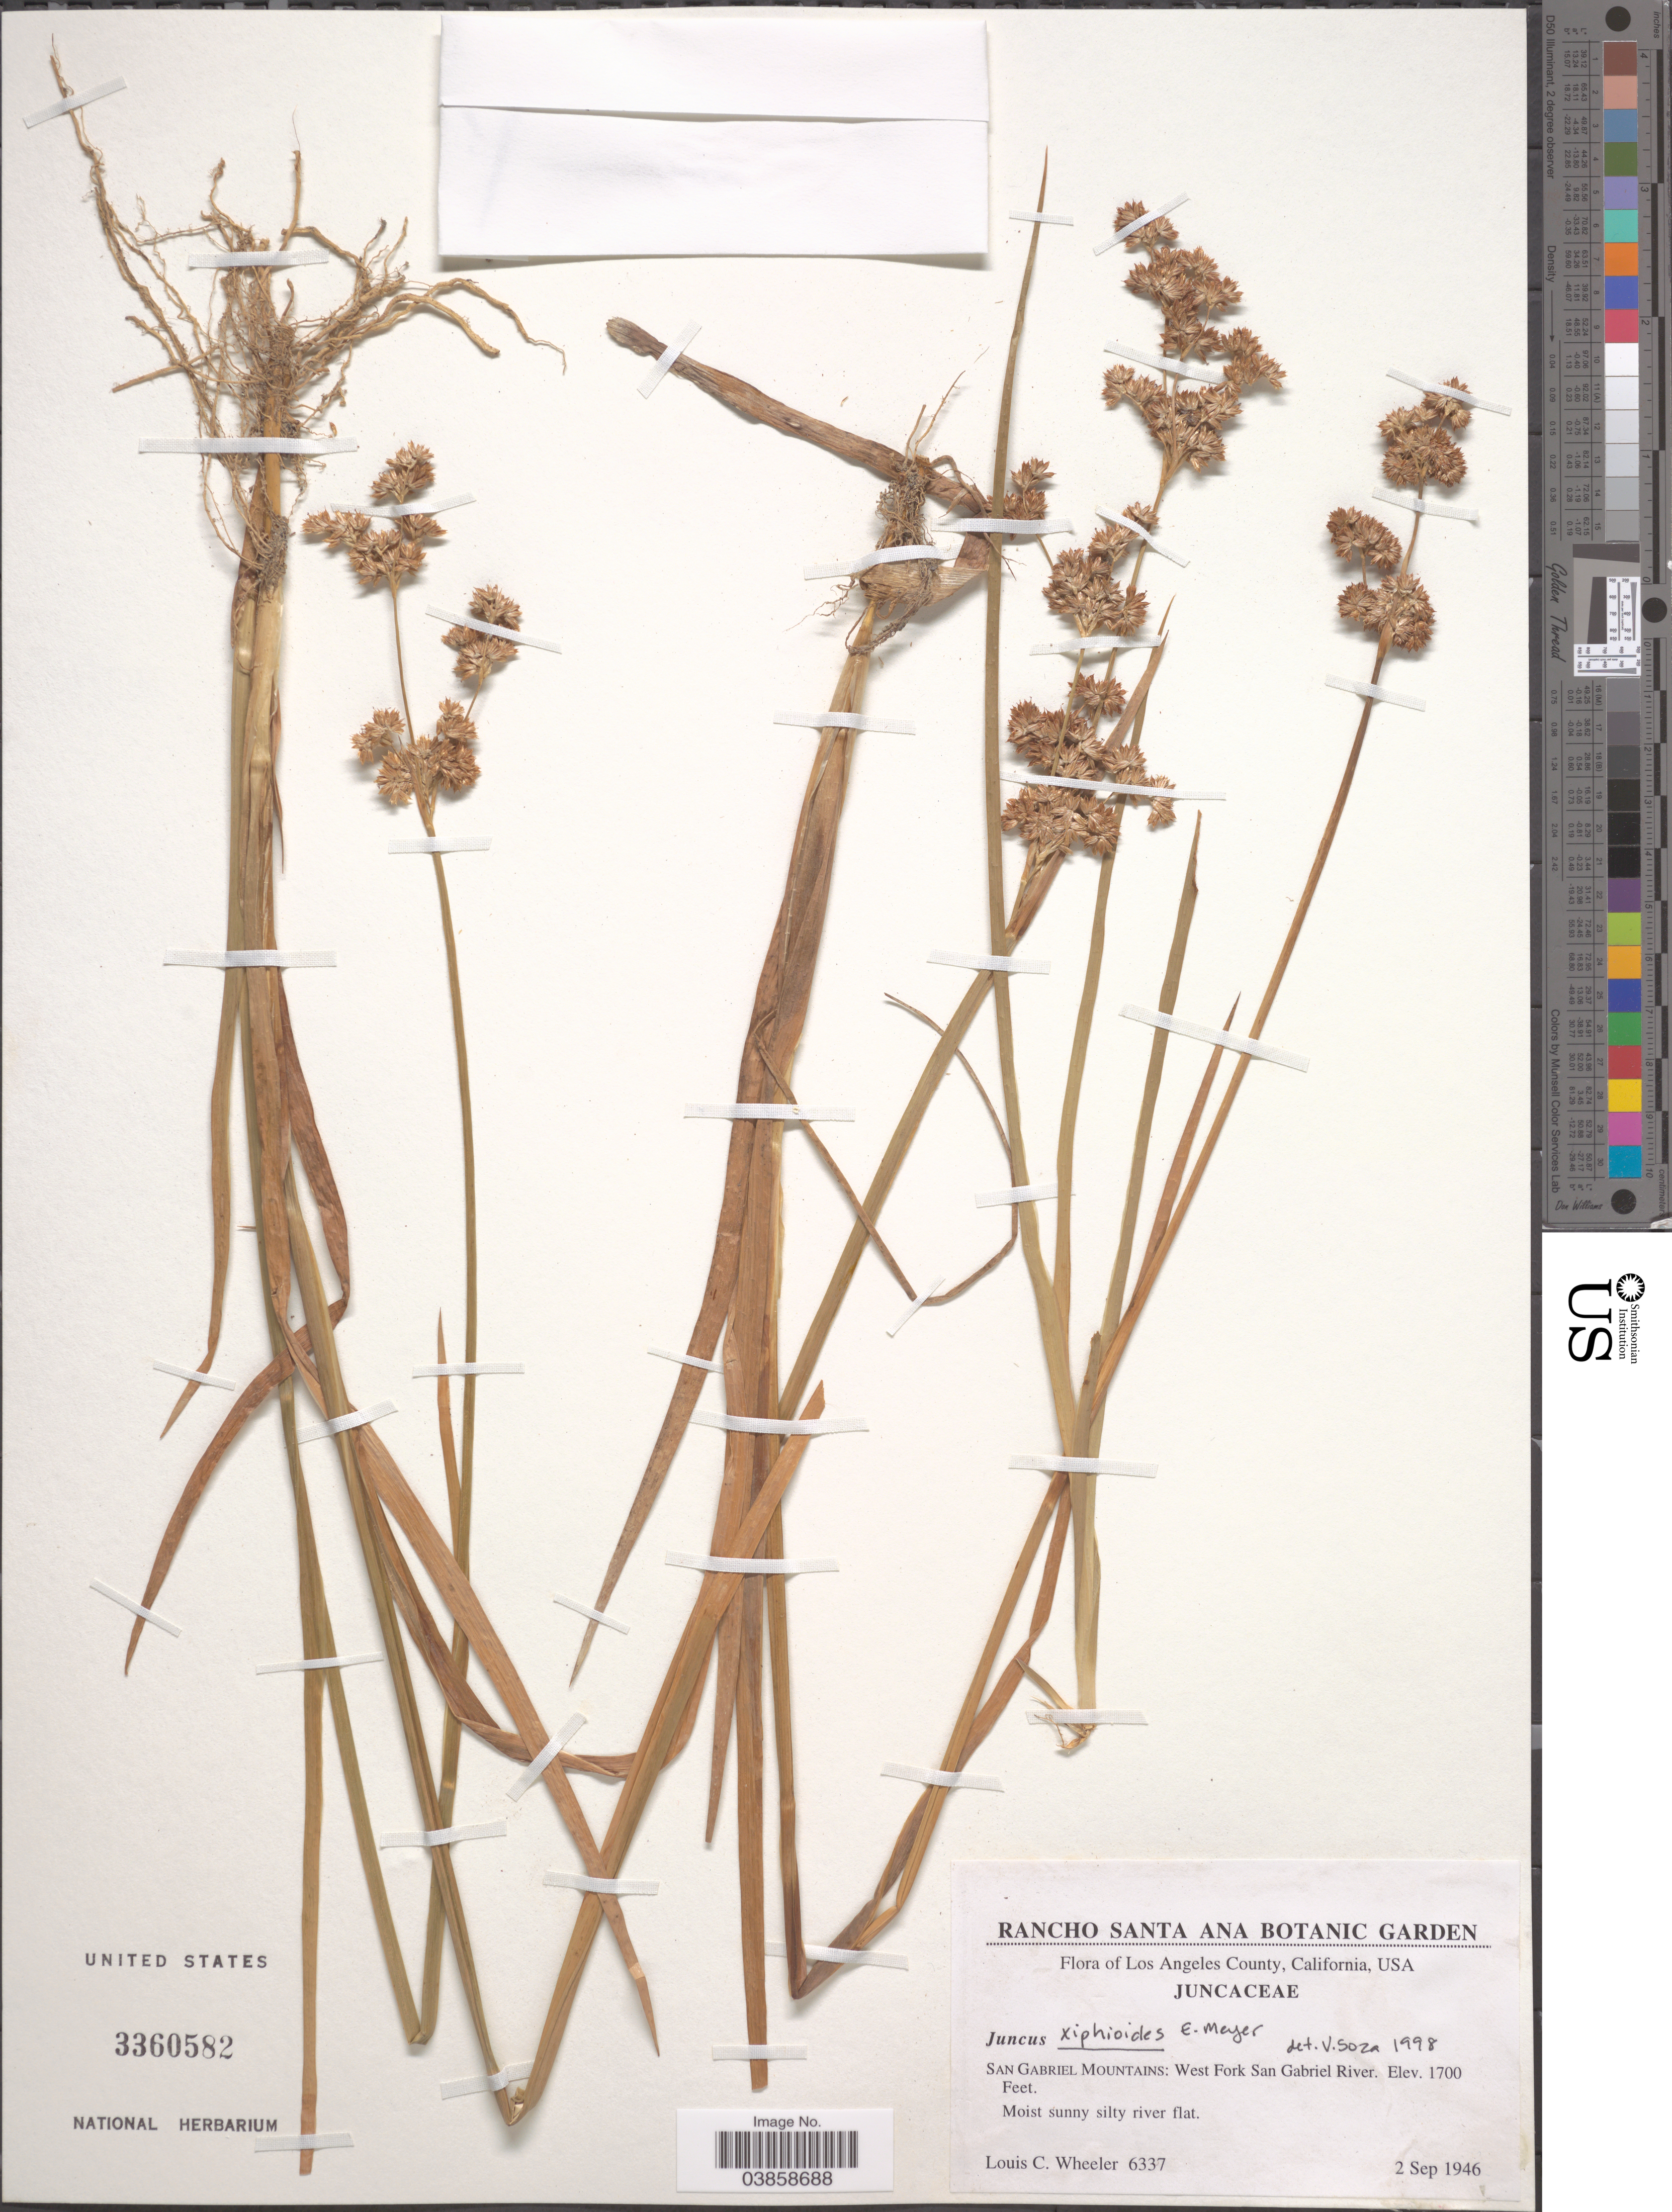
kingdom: Plantae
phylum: Tracheophyta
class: Liliopsida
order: Poales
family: Juncaceae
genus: Juncus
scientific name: Juncus xiphioides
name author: E. Mey.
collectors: L. C. Wheeler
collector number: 6337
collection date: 1946-09-02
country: United States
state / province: California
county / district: Los Angeles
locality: Los Angeles County. San Gabriel Mountains: West Fork San Gabriel River.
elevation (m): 518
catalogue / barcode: US 3360582